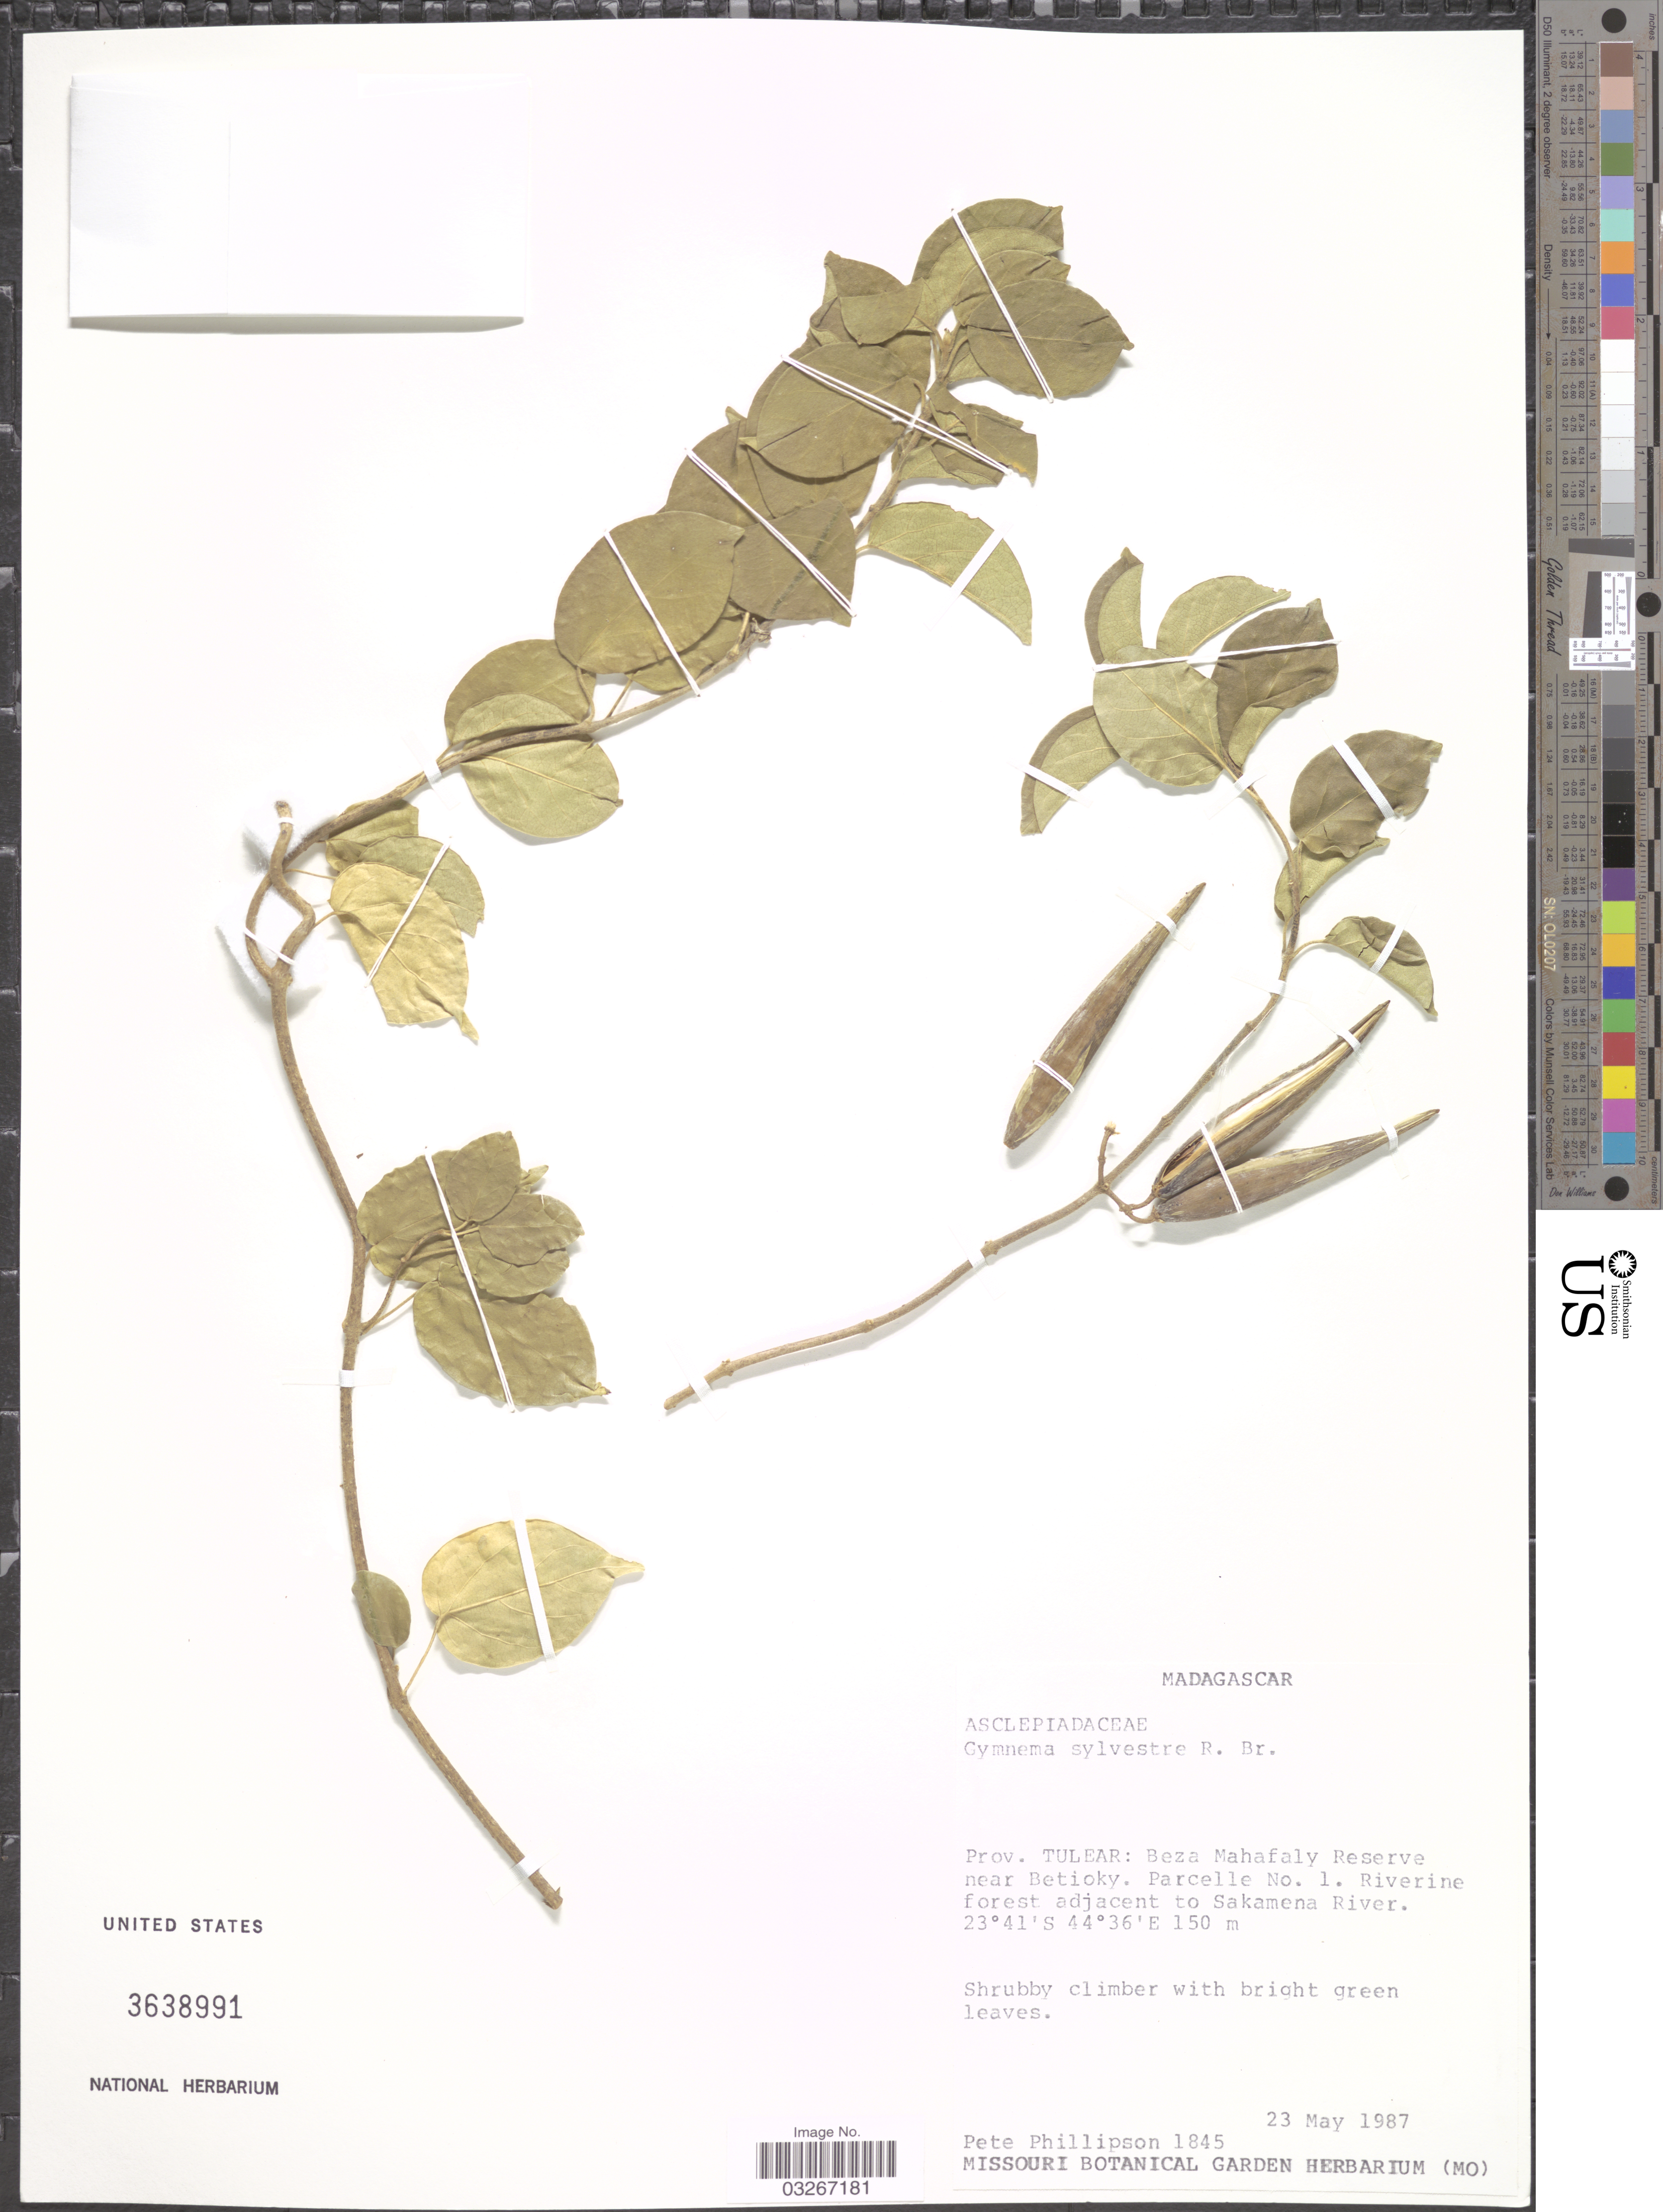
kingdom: Plantae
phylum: Tracheophyta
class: Magnoliopsida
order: Gentianales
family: Apocynaceae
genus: Gymnema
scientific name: Gymnema sylvestre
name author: (Retz.) R. Br. ex Schult. in Roem. & Schult.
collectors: P. B. Phillipson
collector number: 1845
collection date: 1987-05-23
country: Madagascar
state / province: Atsimo-Andrefana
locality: Prov. Tulear: Beza Mahafaly Reserve near Betioky. Parcelle No. 1. Riverine forest adjacent to Sakamena River.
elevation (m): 150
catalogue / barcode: US 3638991